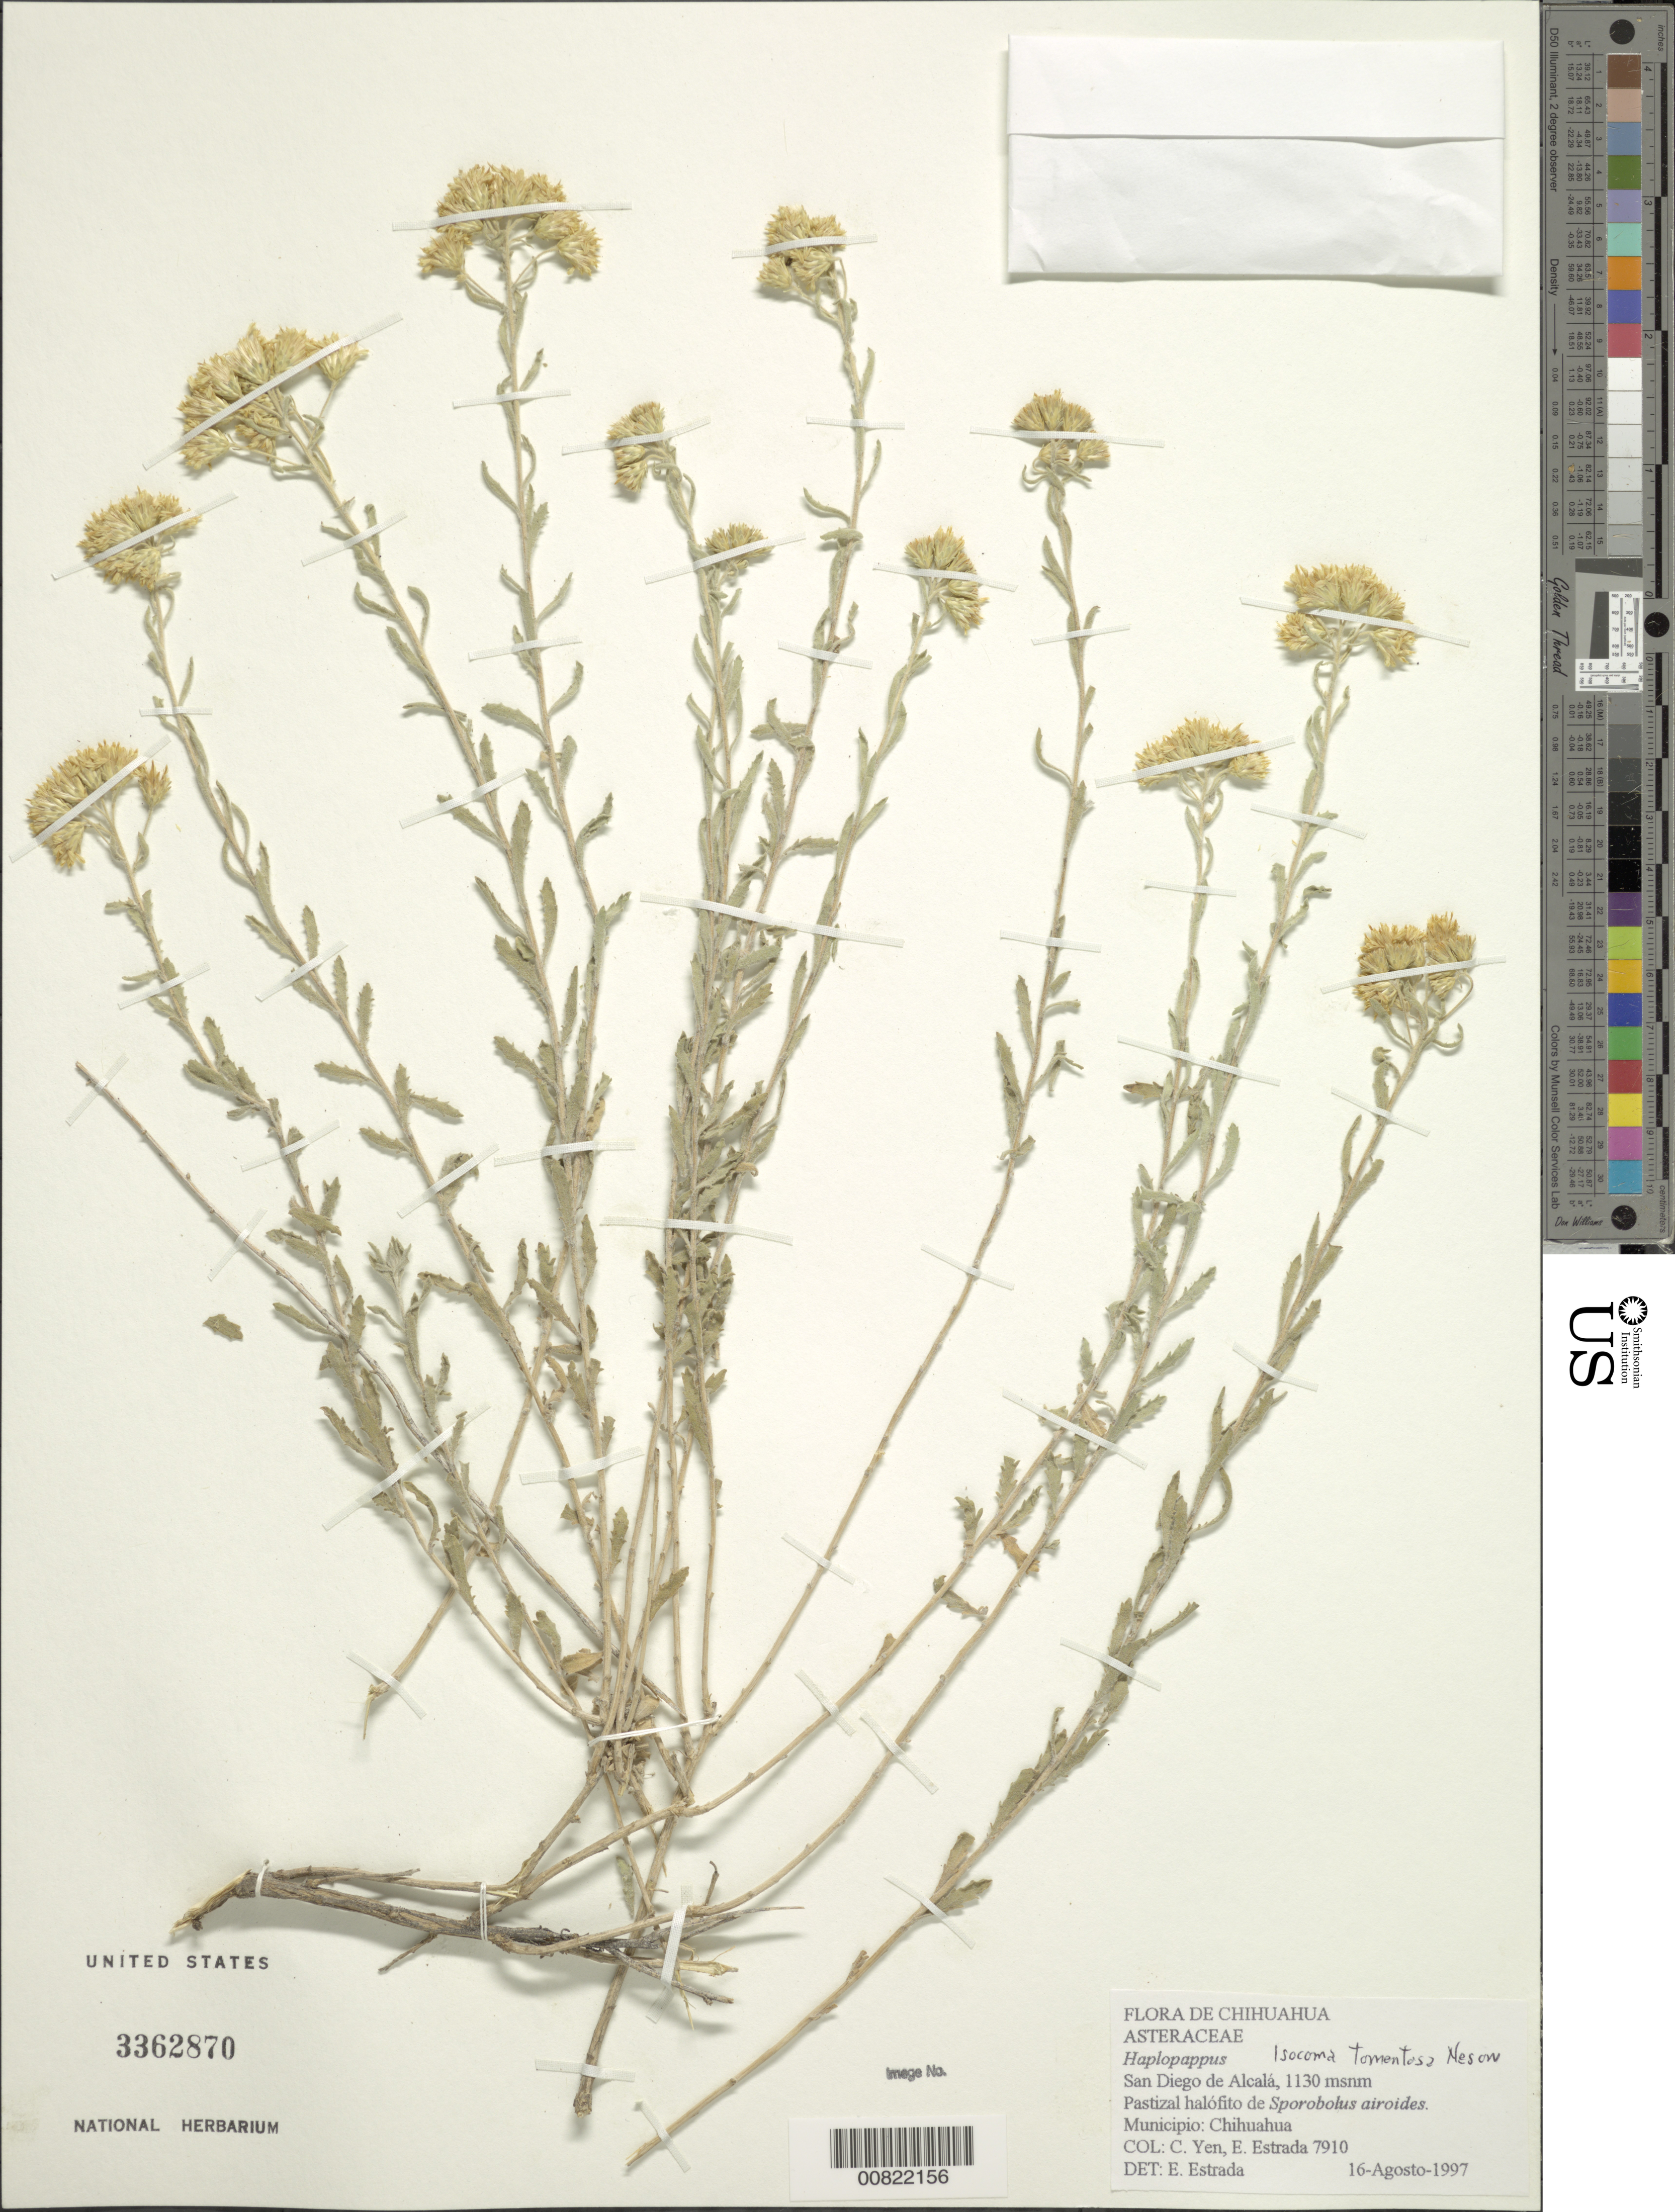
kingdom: Plantae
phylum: Tracheophyta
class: Magnoliopsida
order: Asterales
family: Asteraceae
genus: Isocoma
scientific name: Isocoma tomentosa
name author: G.L. Nesom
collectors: Y. C. Yang & E. Estrada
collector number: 7910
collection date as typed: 16 Aug 1997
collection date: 1997-08-16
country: Mexico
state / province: Chihuahua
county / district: Chihuahua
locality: San Diego de Alcalá.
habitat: Pastizal halófito de Sporobolus airoides.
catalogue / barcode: US 3362870